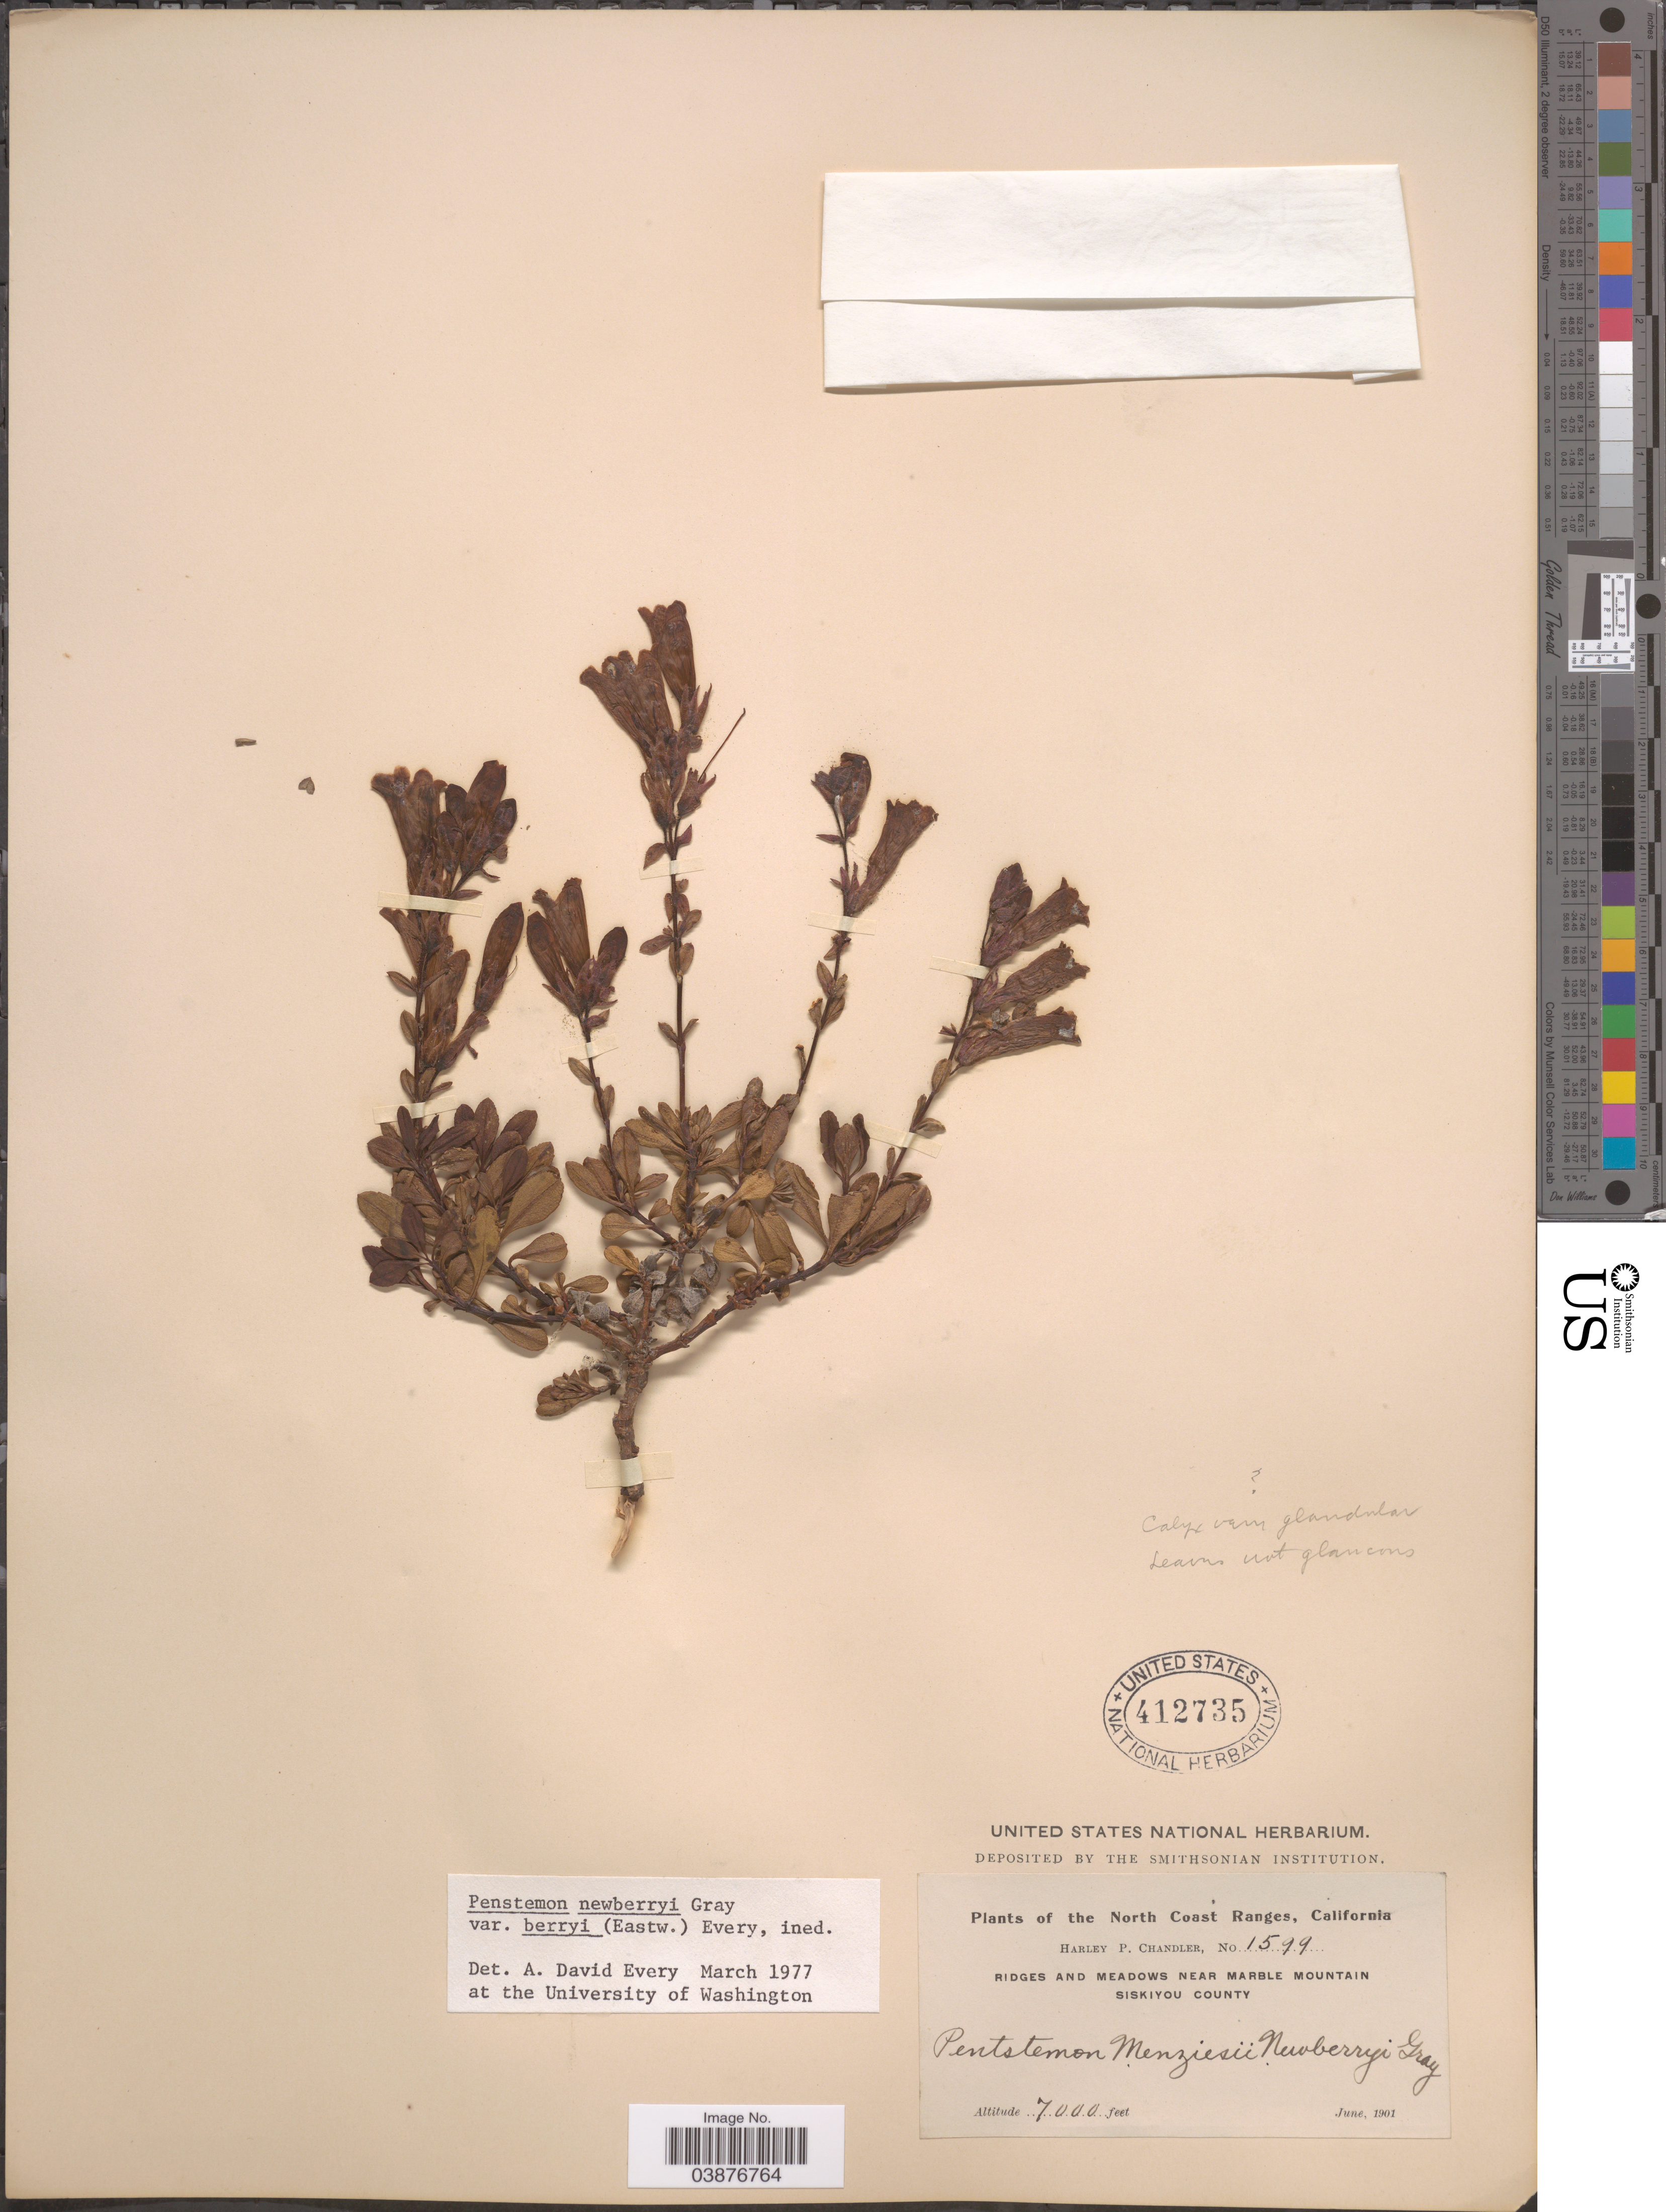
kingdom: Plantae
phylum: Tracheophyta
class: Magnoliopsida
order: Lamiales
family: Plantaginaceae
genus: Penstemon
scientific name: Penstemon newberryi var. berryi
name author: (Eastw.) N.H. Holmgren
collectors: H. Chandler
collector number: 1599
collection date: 1901-06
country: United States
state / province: California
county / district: Siskiyou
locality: The North Coast Ranges. Ridges and Meadows near Marble Mountain, Siskiyou County.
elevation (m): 2134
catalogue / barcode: US 412735